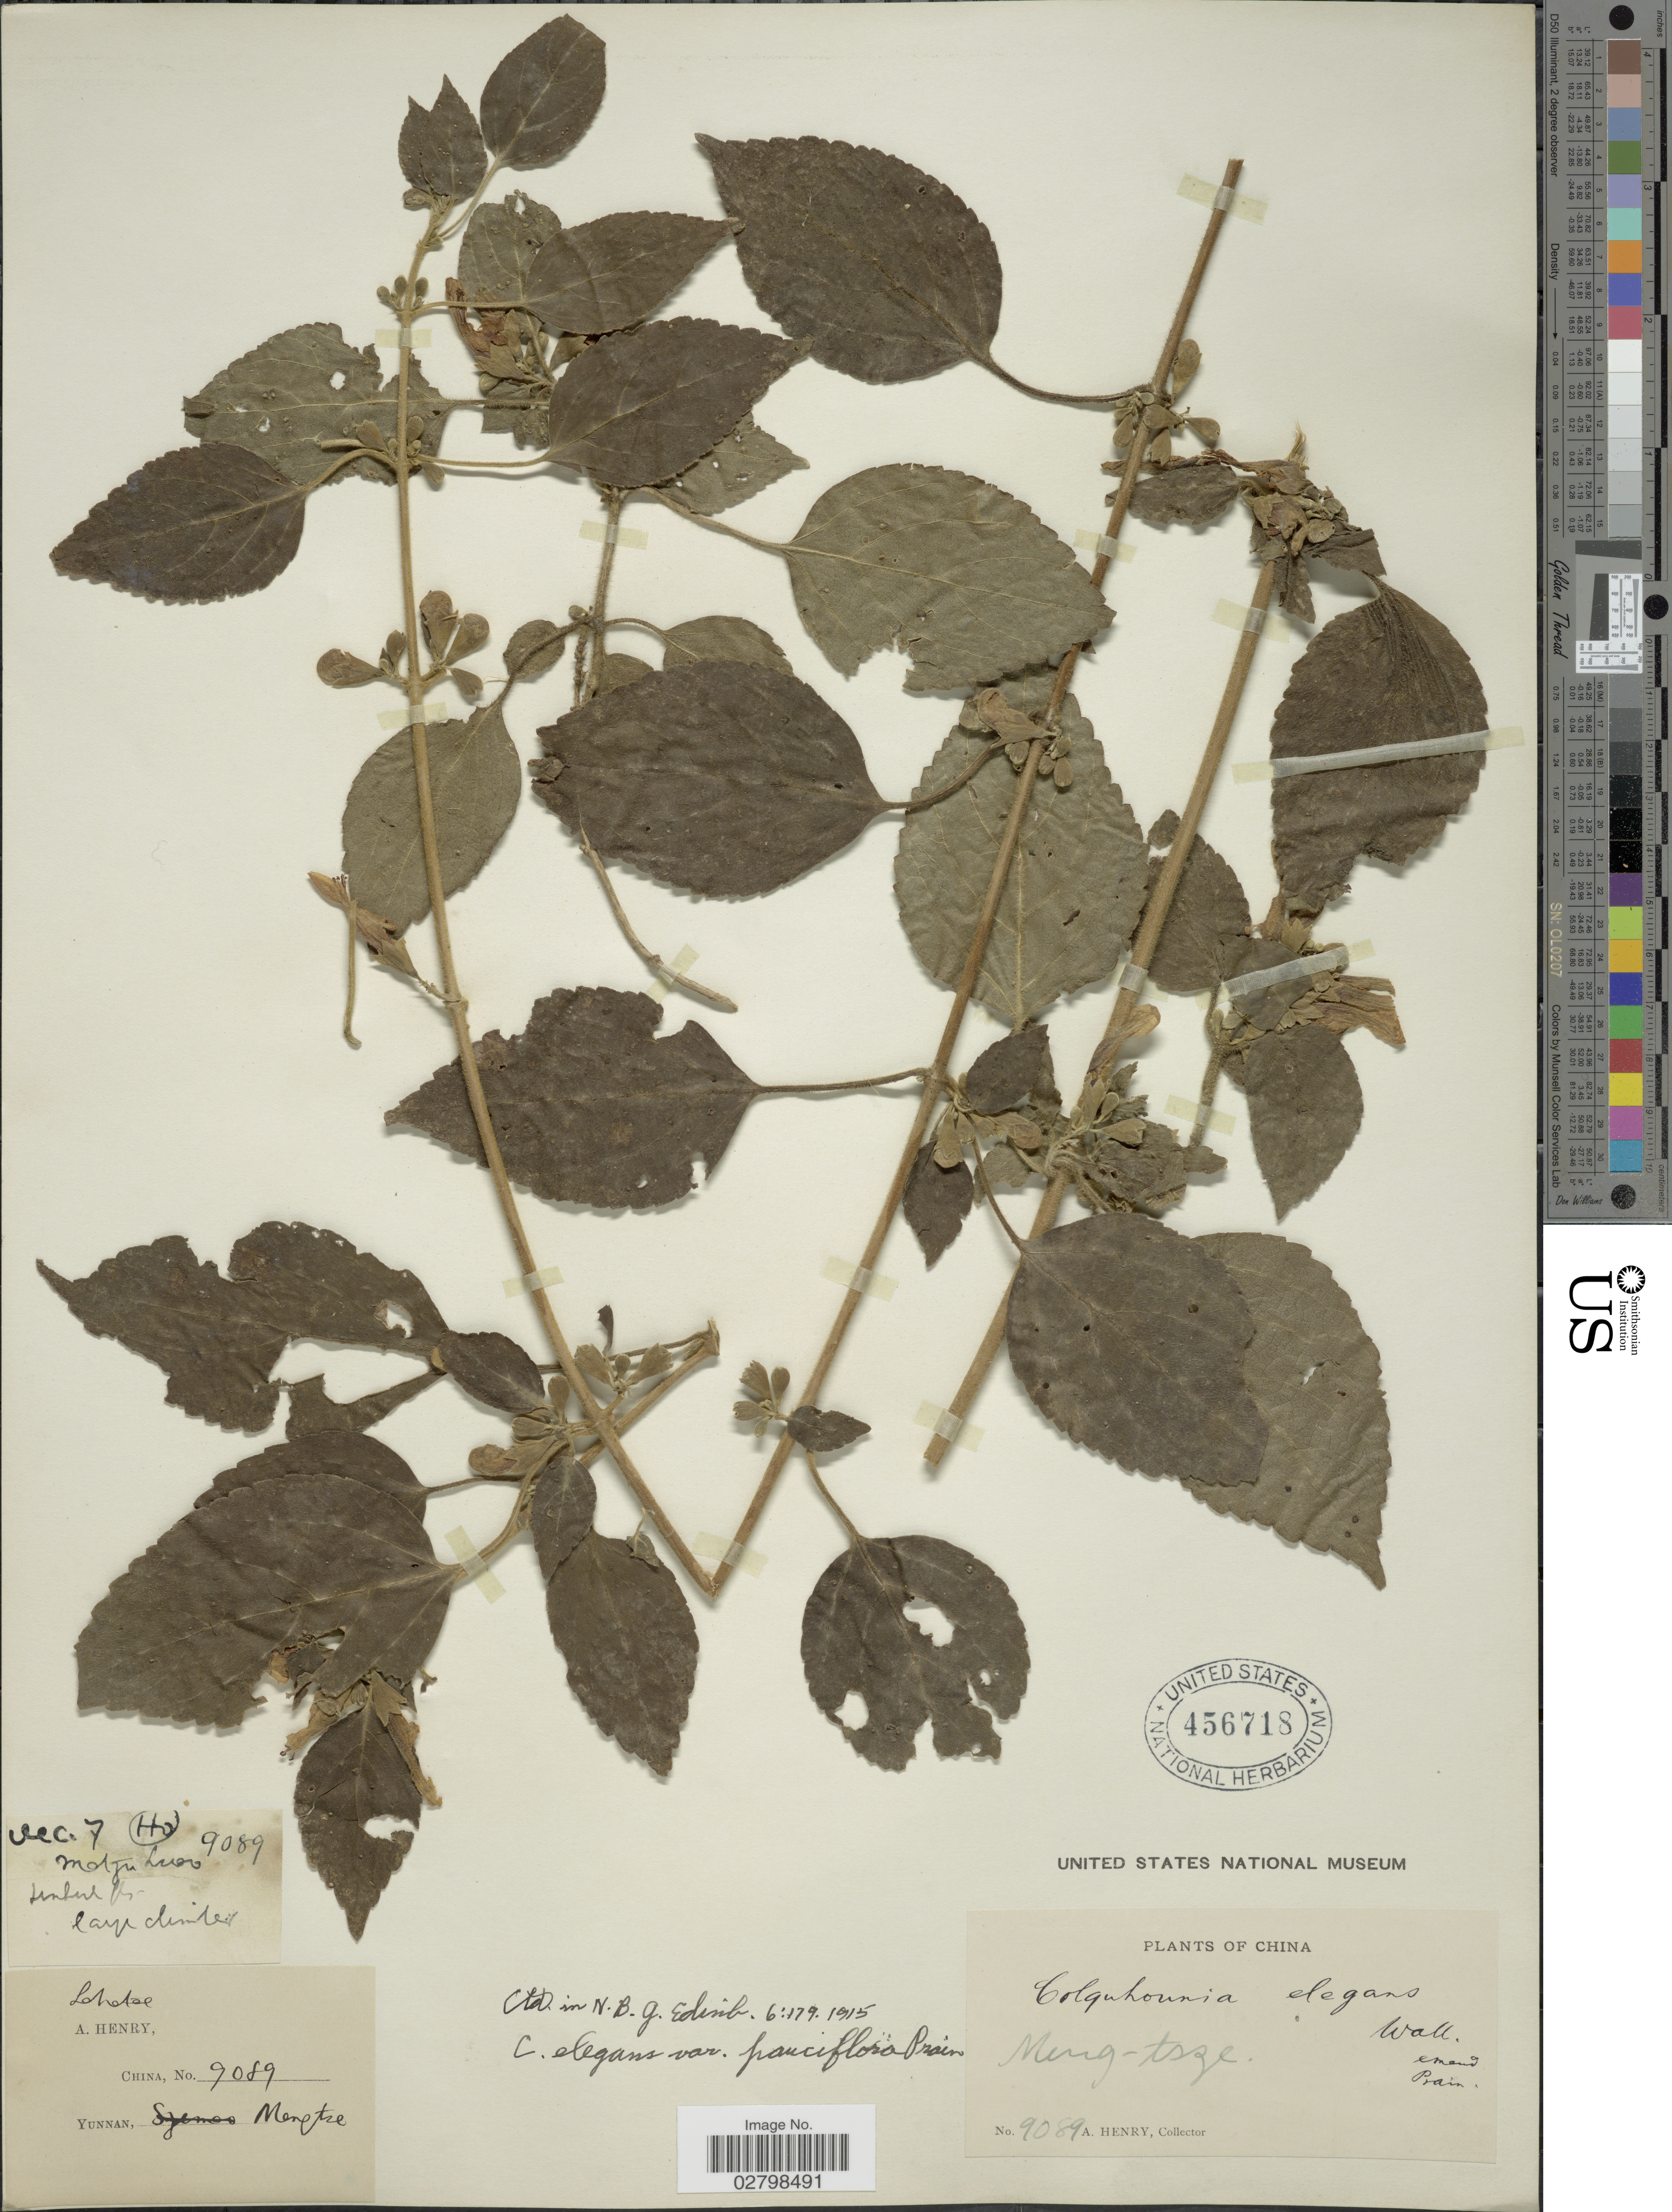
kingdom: Plantae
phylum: Tracheophyta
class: Magnoliopsida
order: Lamiales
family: Lamiaceae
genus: Colquhounia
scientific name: Colquhounia elegans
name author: Wall.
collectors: A. Henry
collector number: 9089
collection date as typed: Transcribed d/m/y: /12/7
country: China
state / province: Yunnan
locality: Mengtze. Matzu Luao. Ho.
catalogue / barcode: US 456718